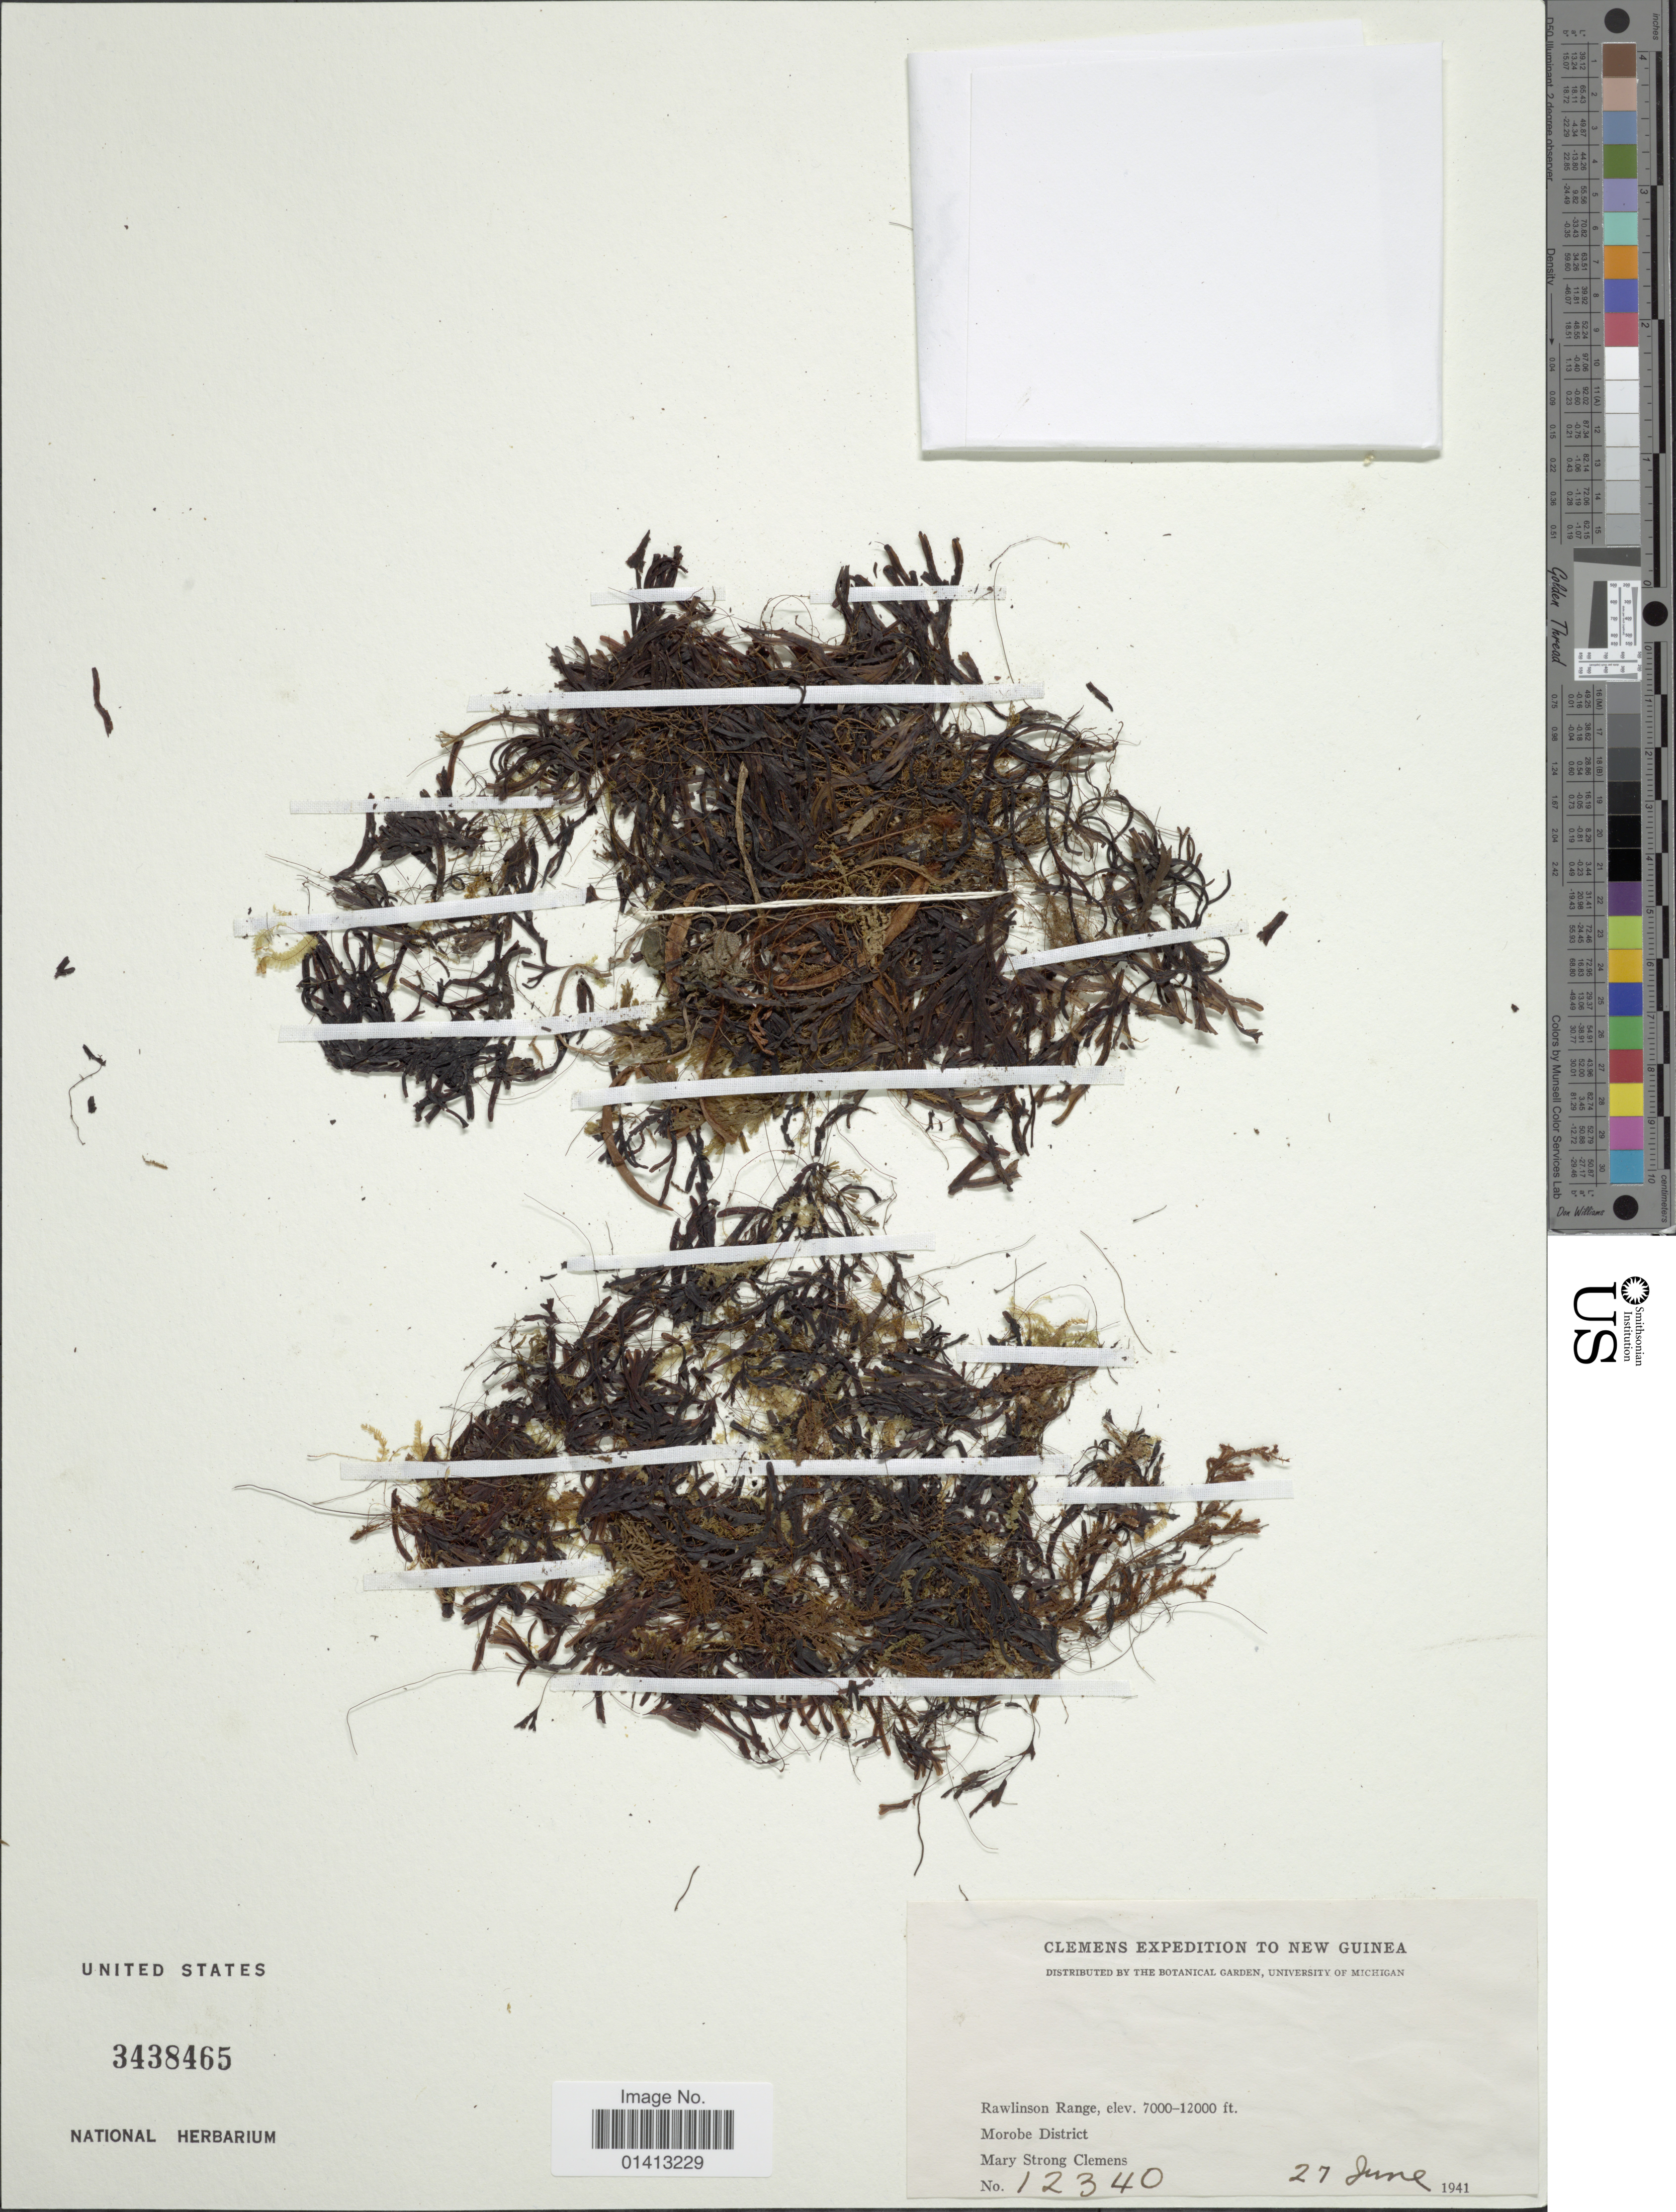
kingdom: Plantae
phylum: Tracheophyta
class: Polypodiopsida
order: Hymenophyllales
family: Hymenophyllaceae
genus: Crepidomanes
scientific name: Crepidomanes sp.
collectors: M. S. Clemens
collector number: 12340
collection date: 1941-06-27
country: Papua New Guinea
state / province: Morobe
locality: Rawlinson Range, Morobe District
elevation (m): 2134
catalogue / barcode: US 3438465